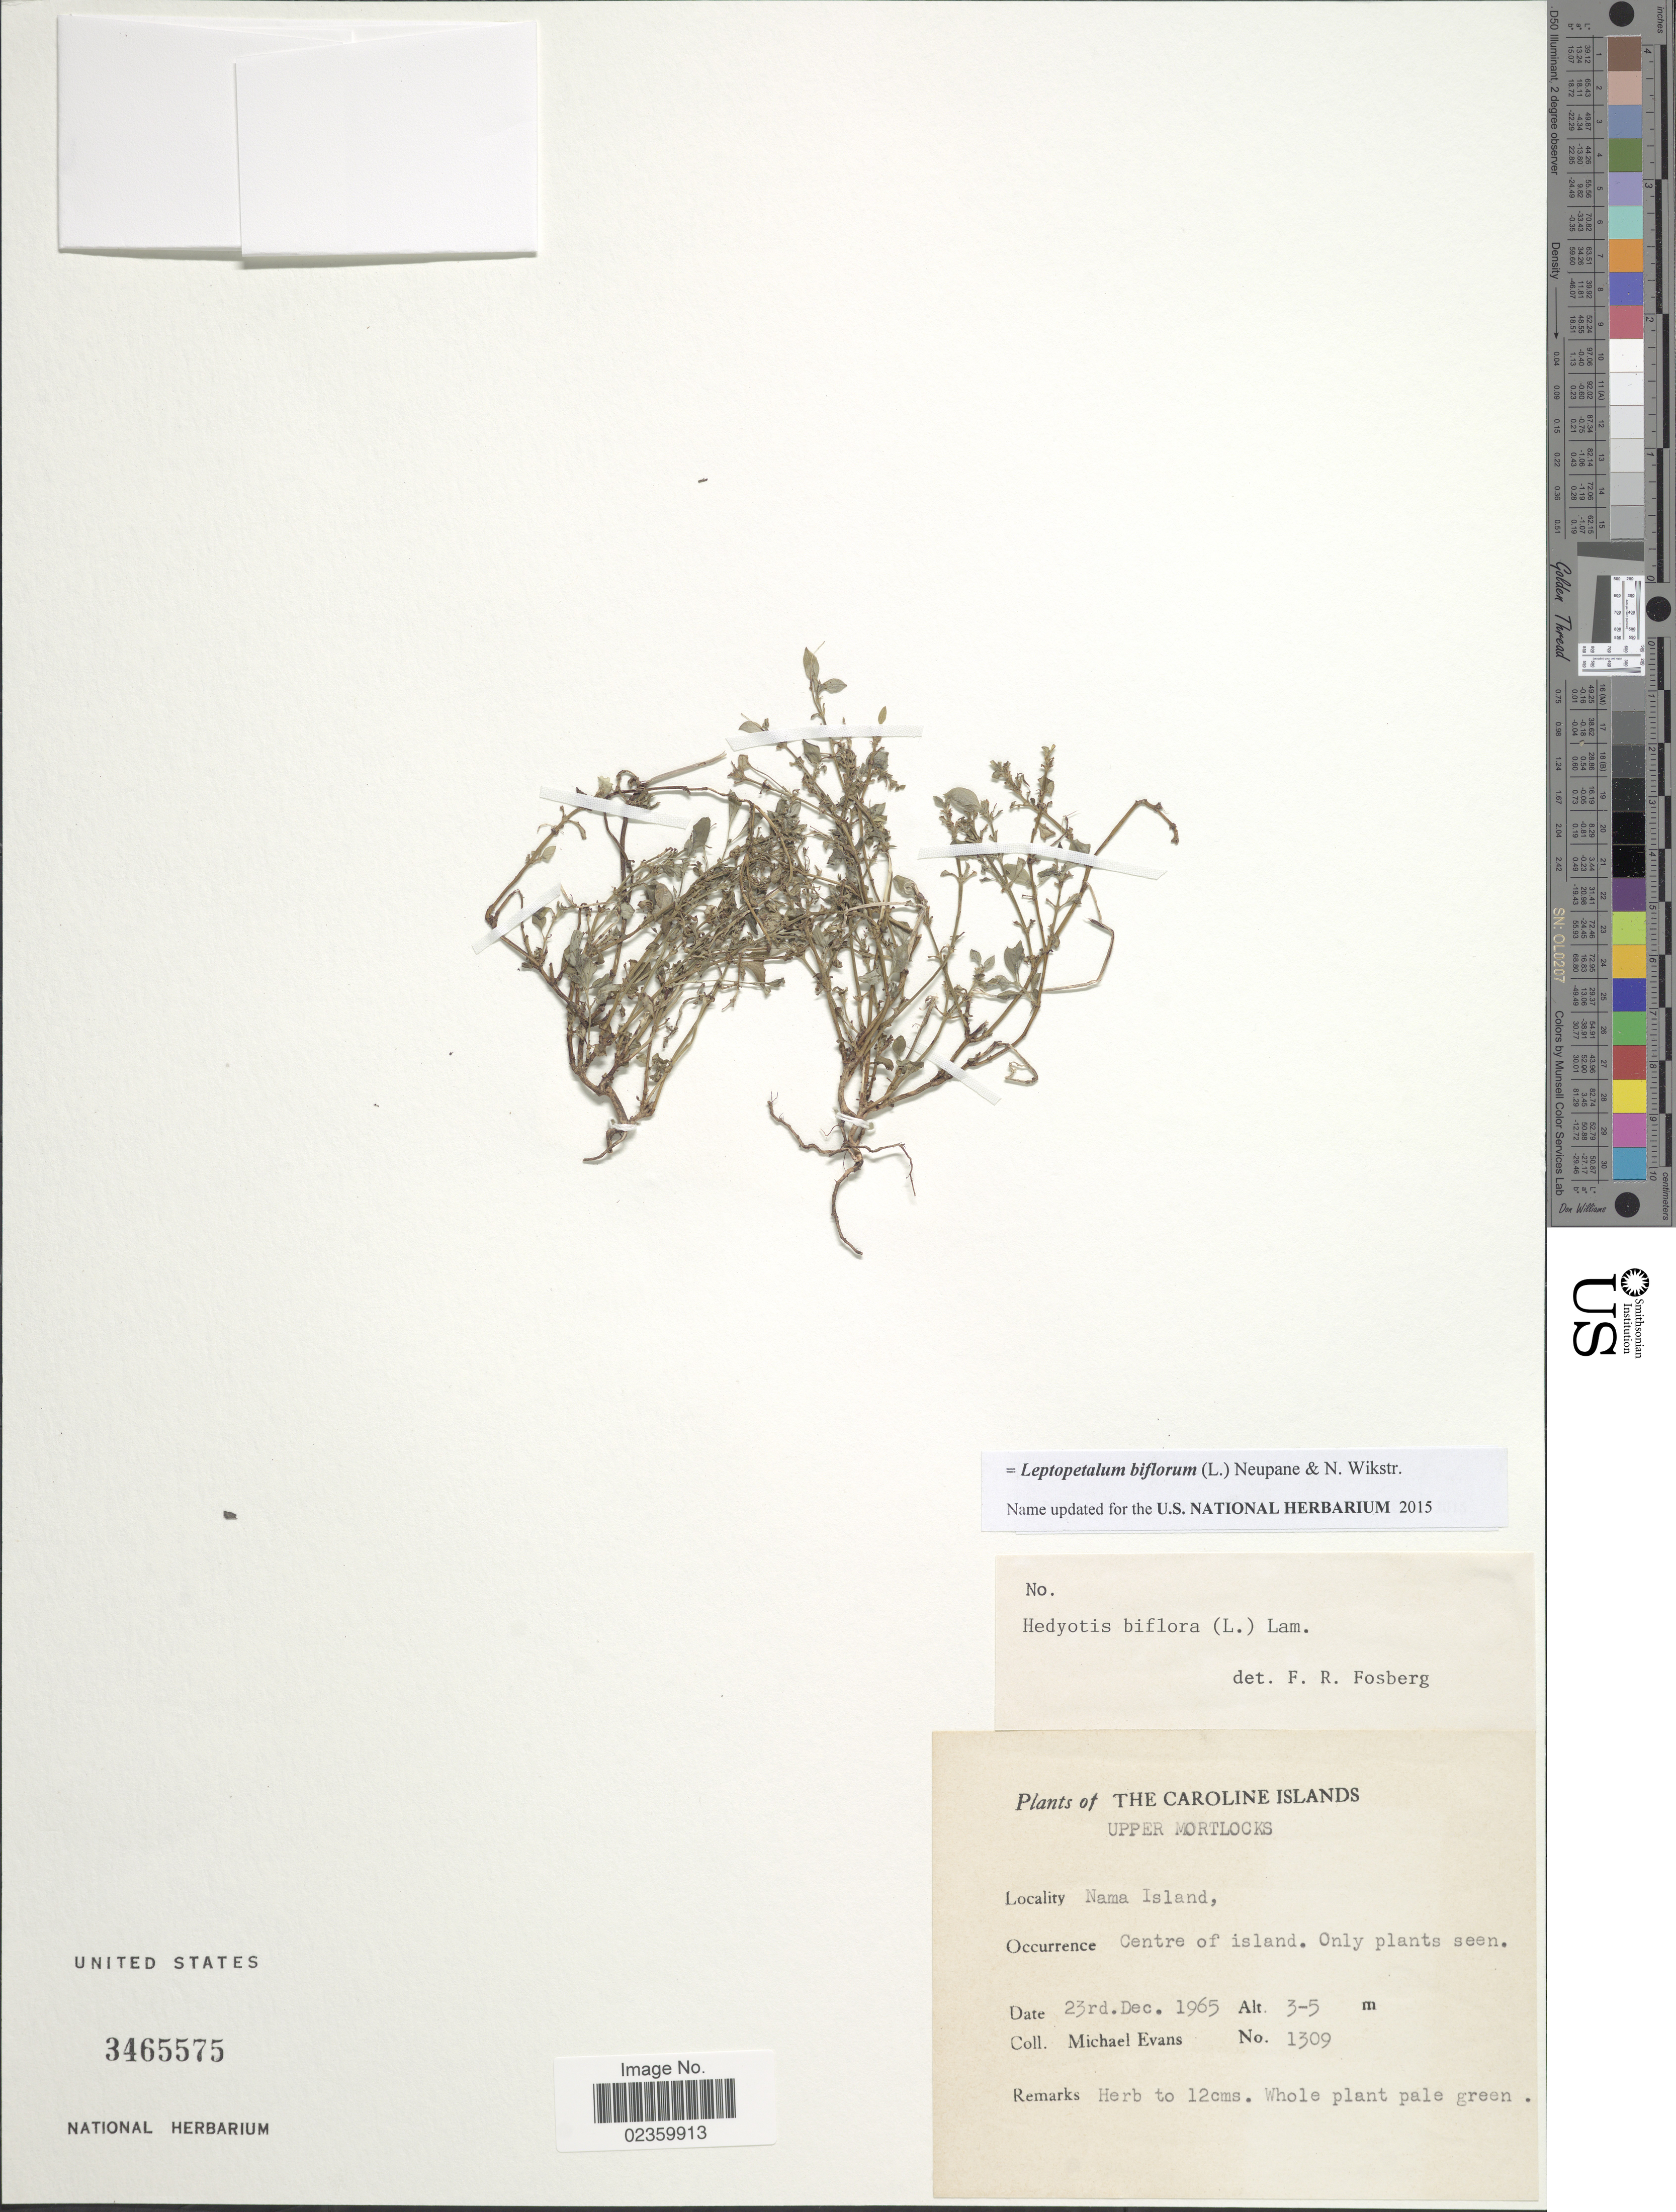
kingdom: Plantae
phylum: Tracheophyta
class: Magnoliopsida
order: Gentianales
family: Rubiaceae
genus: Leptopetalum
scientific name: Leptopetalum biflorum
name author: (L.) Neupane & N. Wikstr.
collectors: M. Evans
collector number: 1309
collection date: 1965-12-23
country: Micronesia, Federated States of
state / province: Truk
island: Nama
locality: The Caroline Islands. Upper Mortlocks, Nama Island. Centre of island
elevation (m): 3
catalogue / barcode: US 3465575